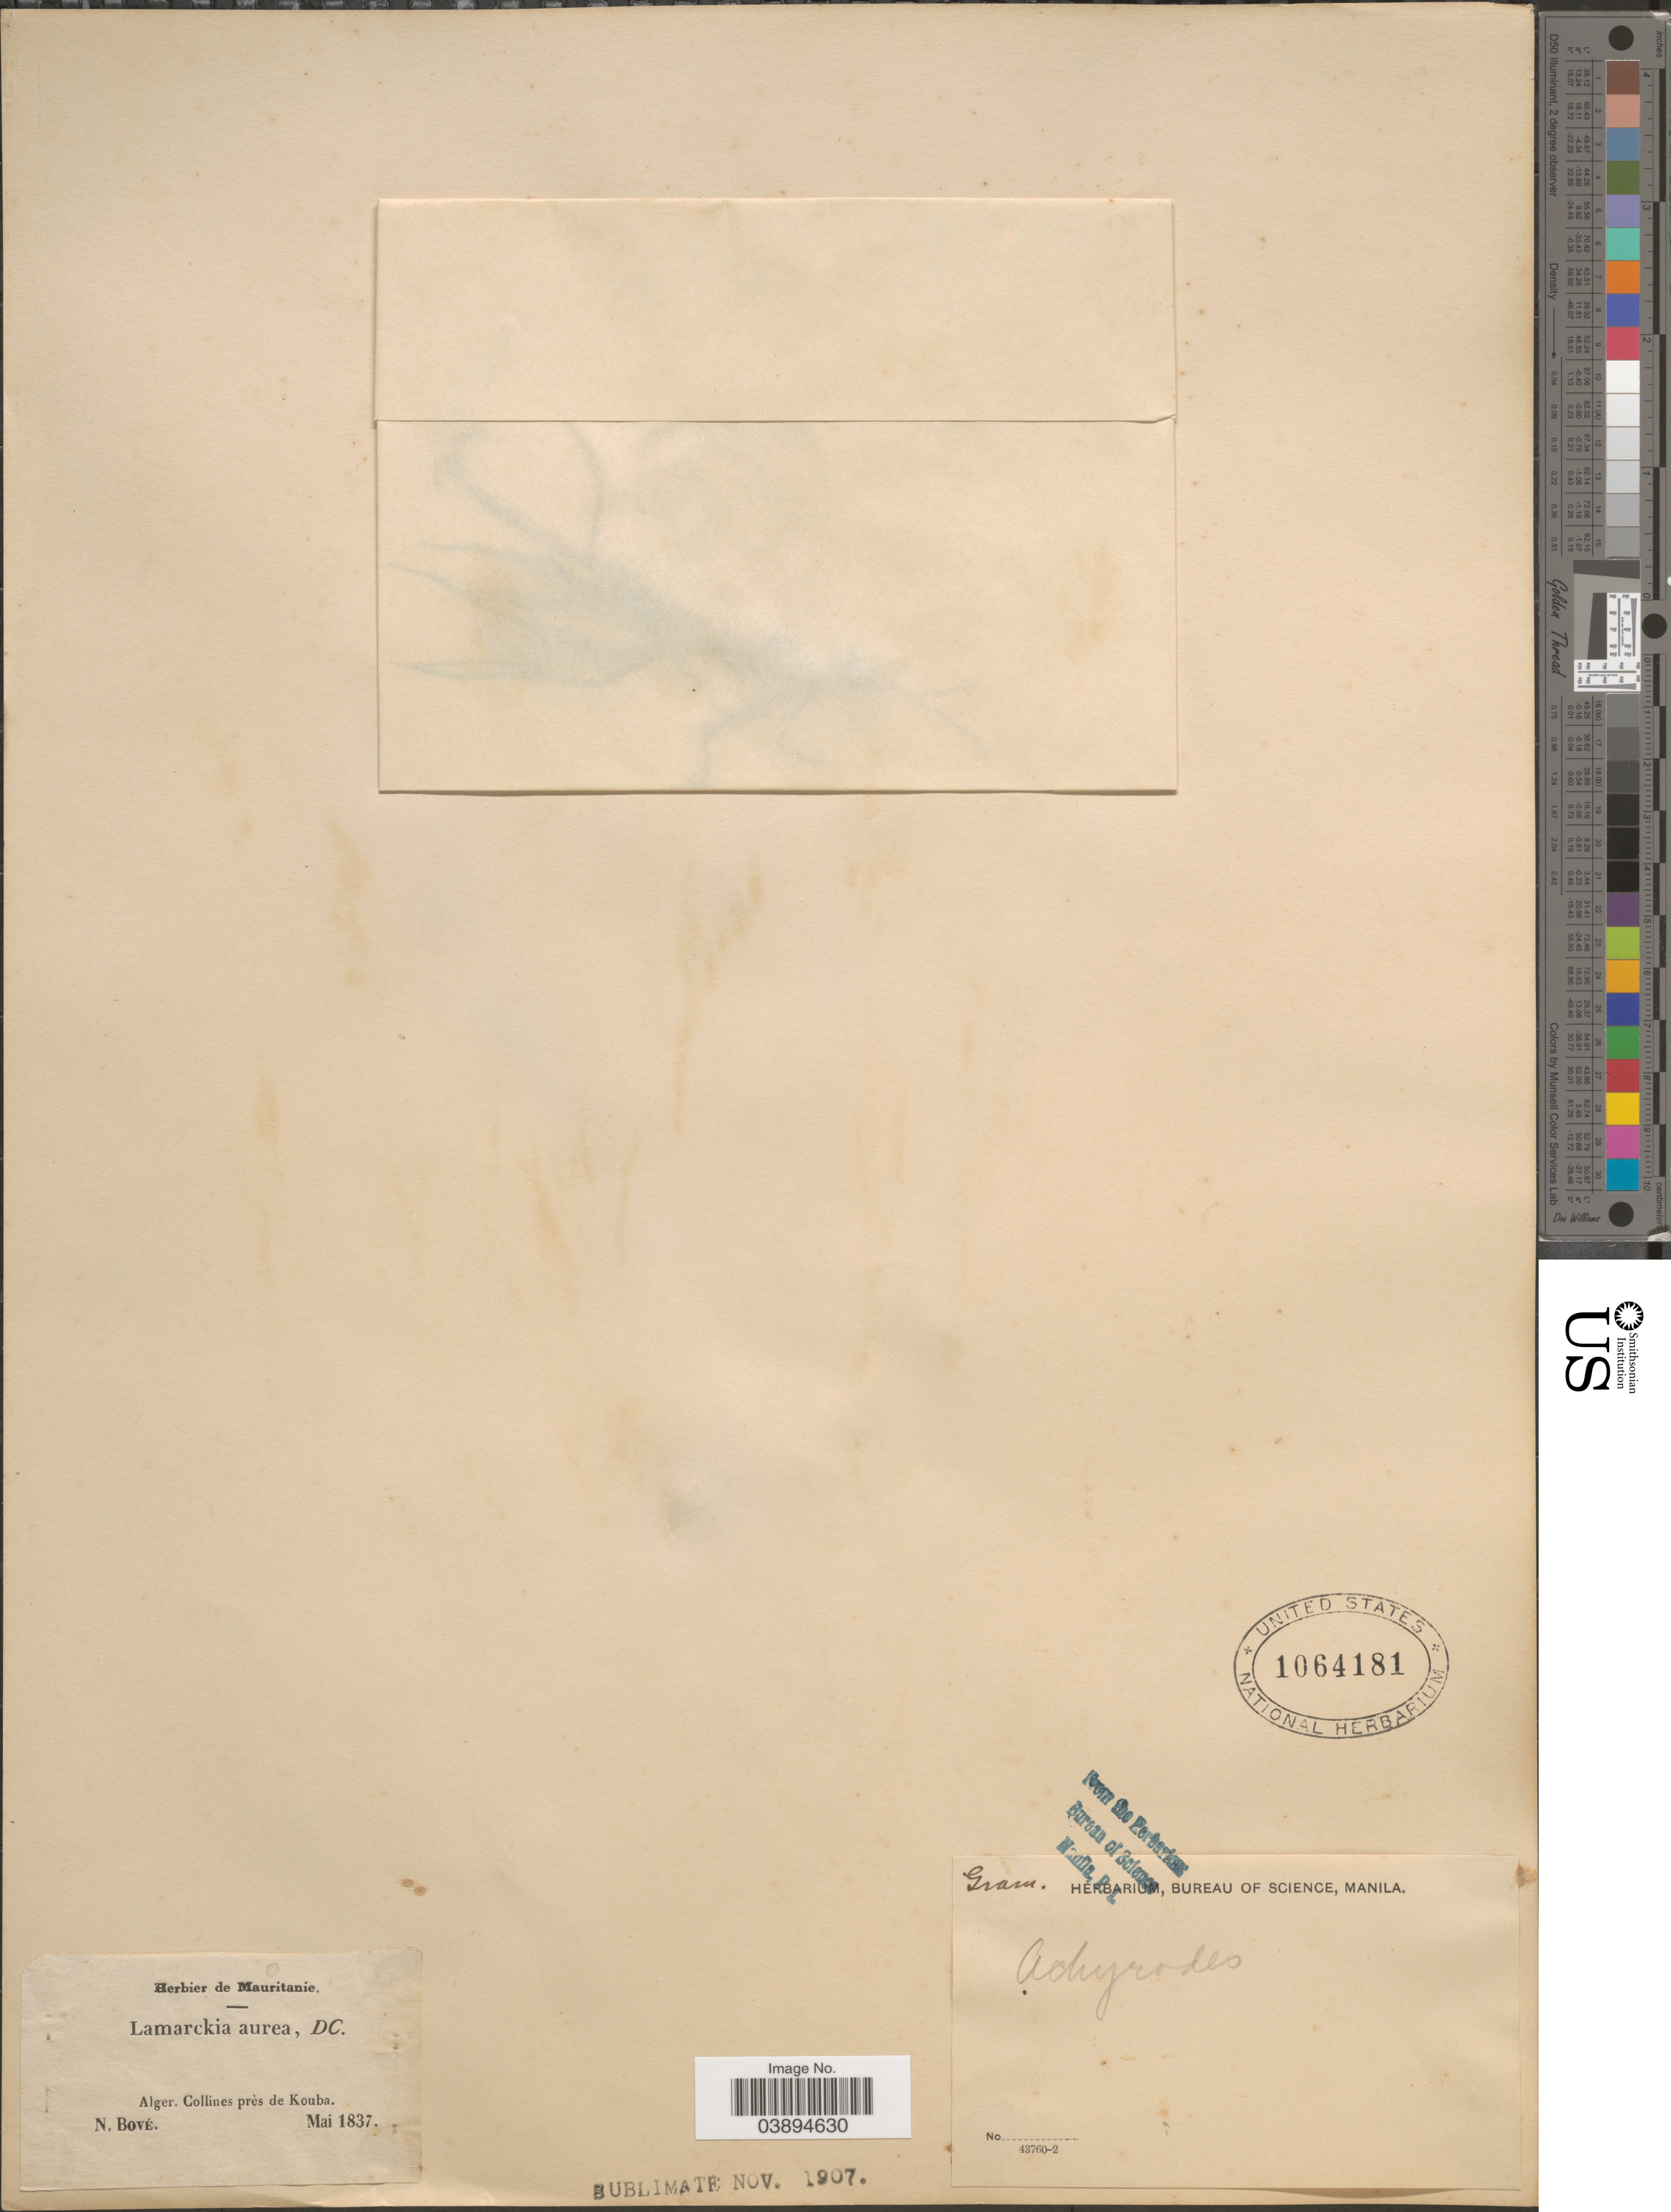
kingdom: Plantae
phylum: Tracheophyta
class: Liliopsida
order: Poales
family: Poaceae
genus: Lamarckia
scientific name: Lamarckia aurea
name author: (L.) Moench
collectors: N. Bové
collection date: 1837-05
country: Algeria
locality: Collines près de Kouba.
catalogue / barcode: US 1064181